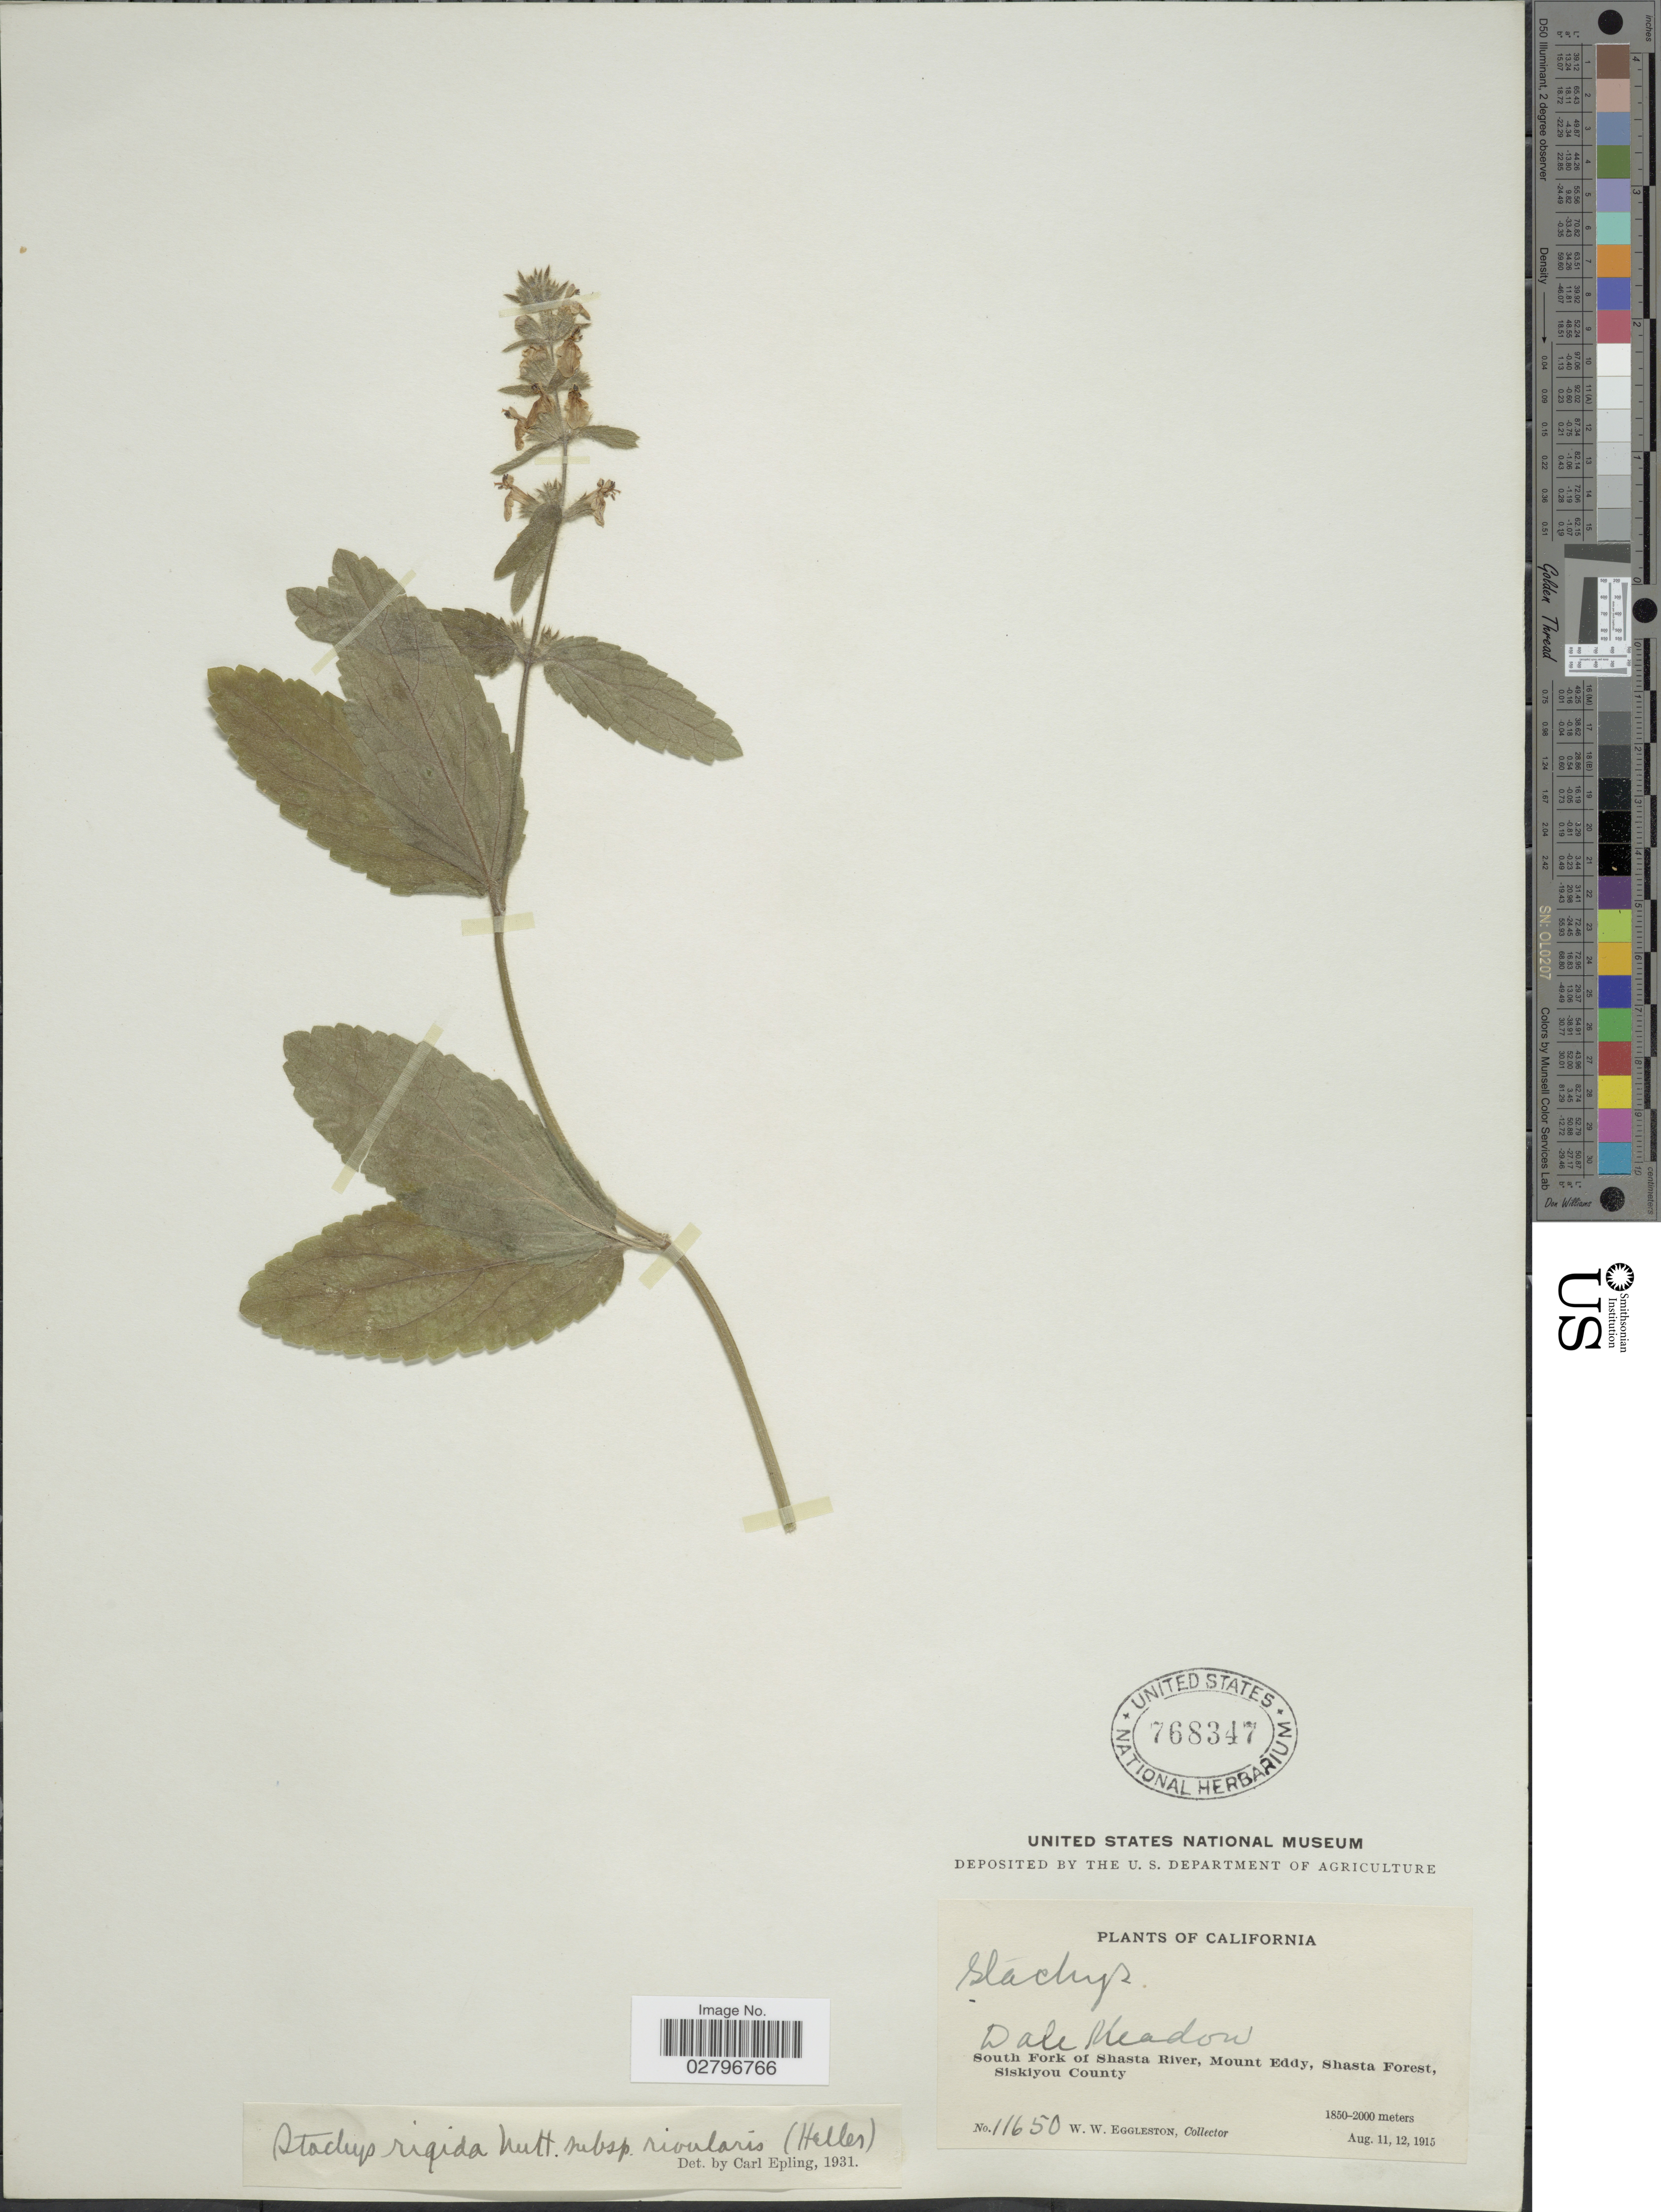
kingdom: Plantae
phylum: Tracheophyta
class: Magnoliopsida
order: Lamiales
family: Lamiaceae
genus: Stachys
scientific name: Stachys rigida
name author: Nutt. ex Benth.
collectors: W. W. Eggleston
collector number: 11650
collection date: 1915-08-11/1915-08-12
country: United States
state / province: California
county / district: Siskiyou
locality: Dale Meadow, South Fork of Shasta River, Mount Eddy, Shasta Forest, Siskiyou County.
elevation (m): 1850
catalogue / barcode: US 768347